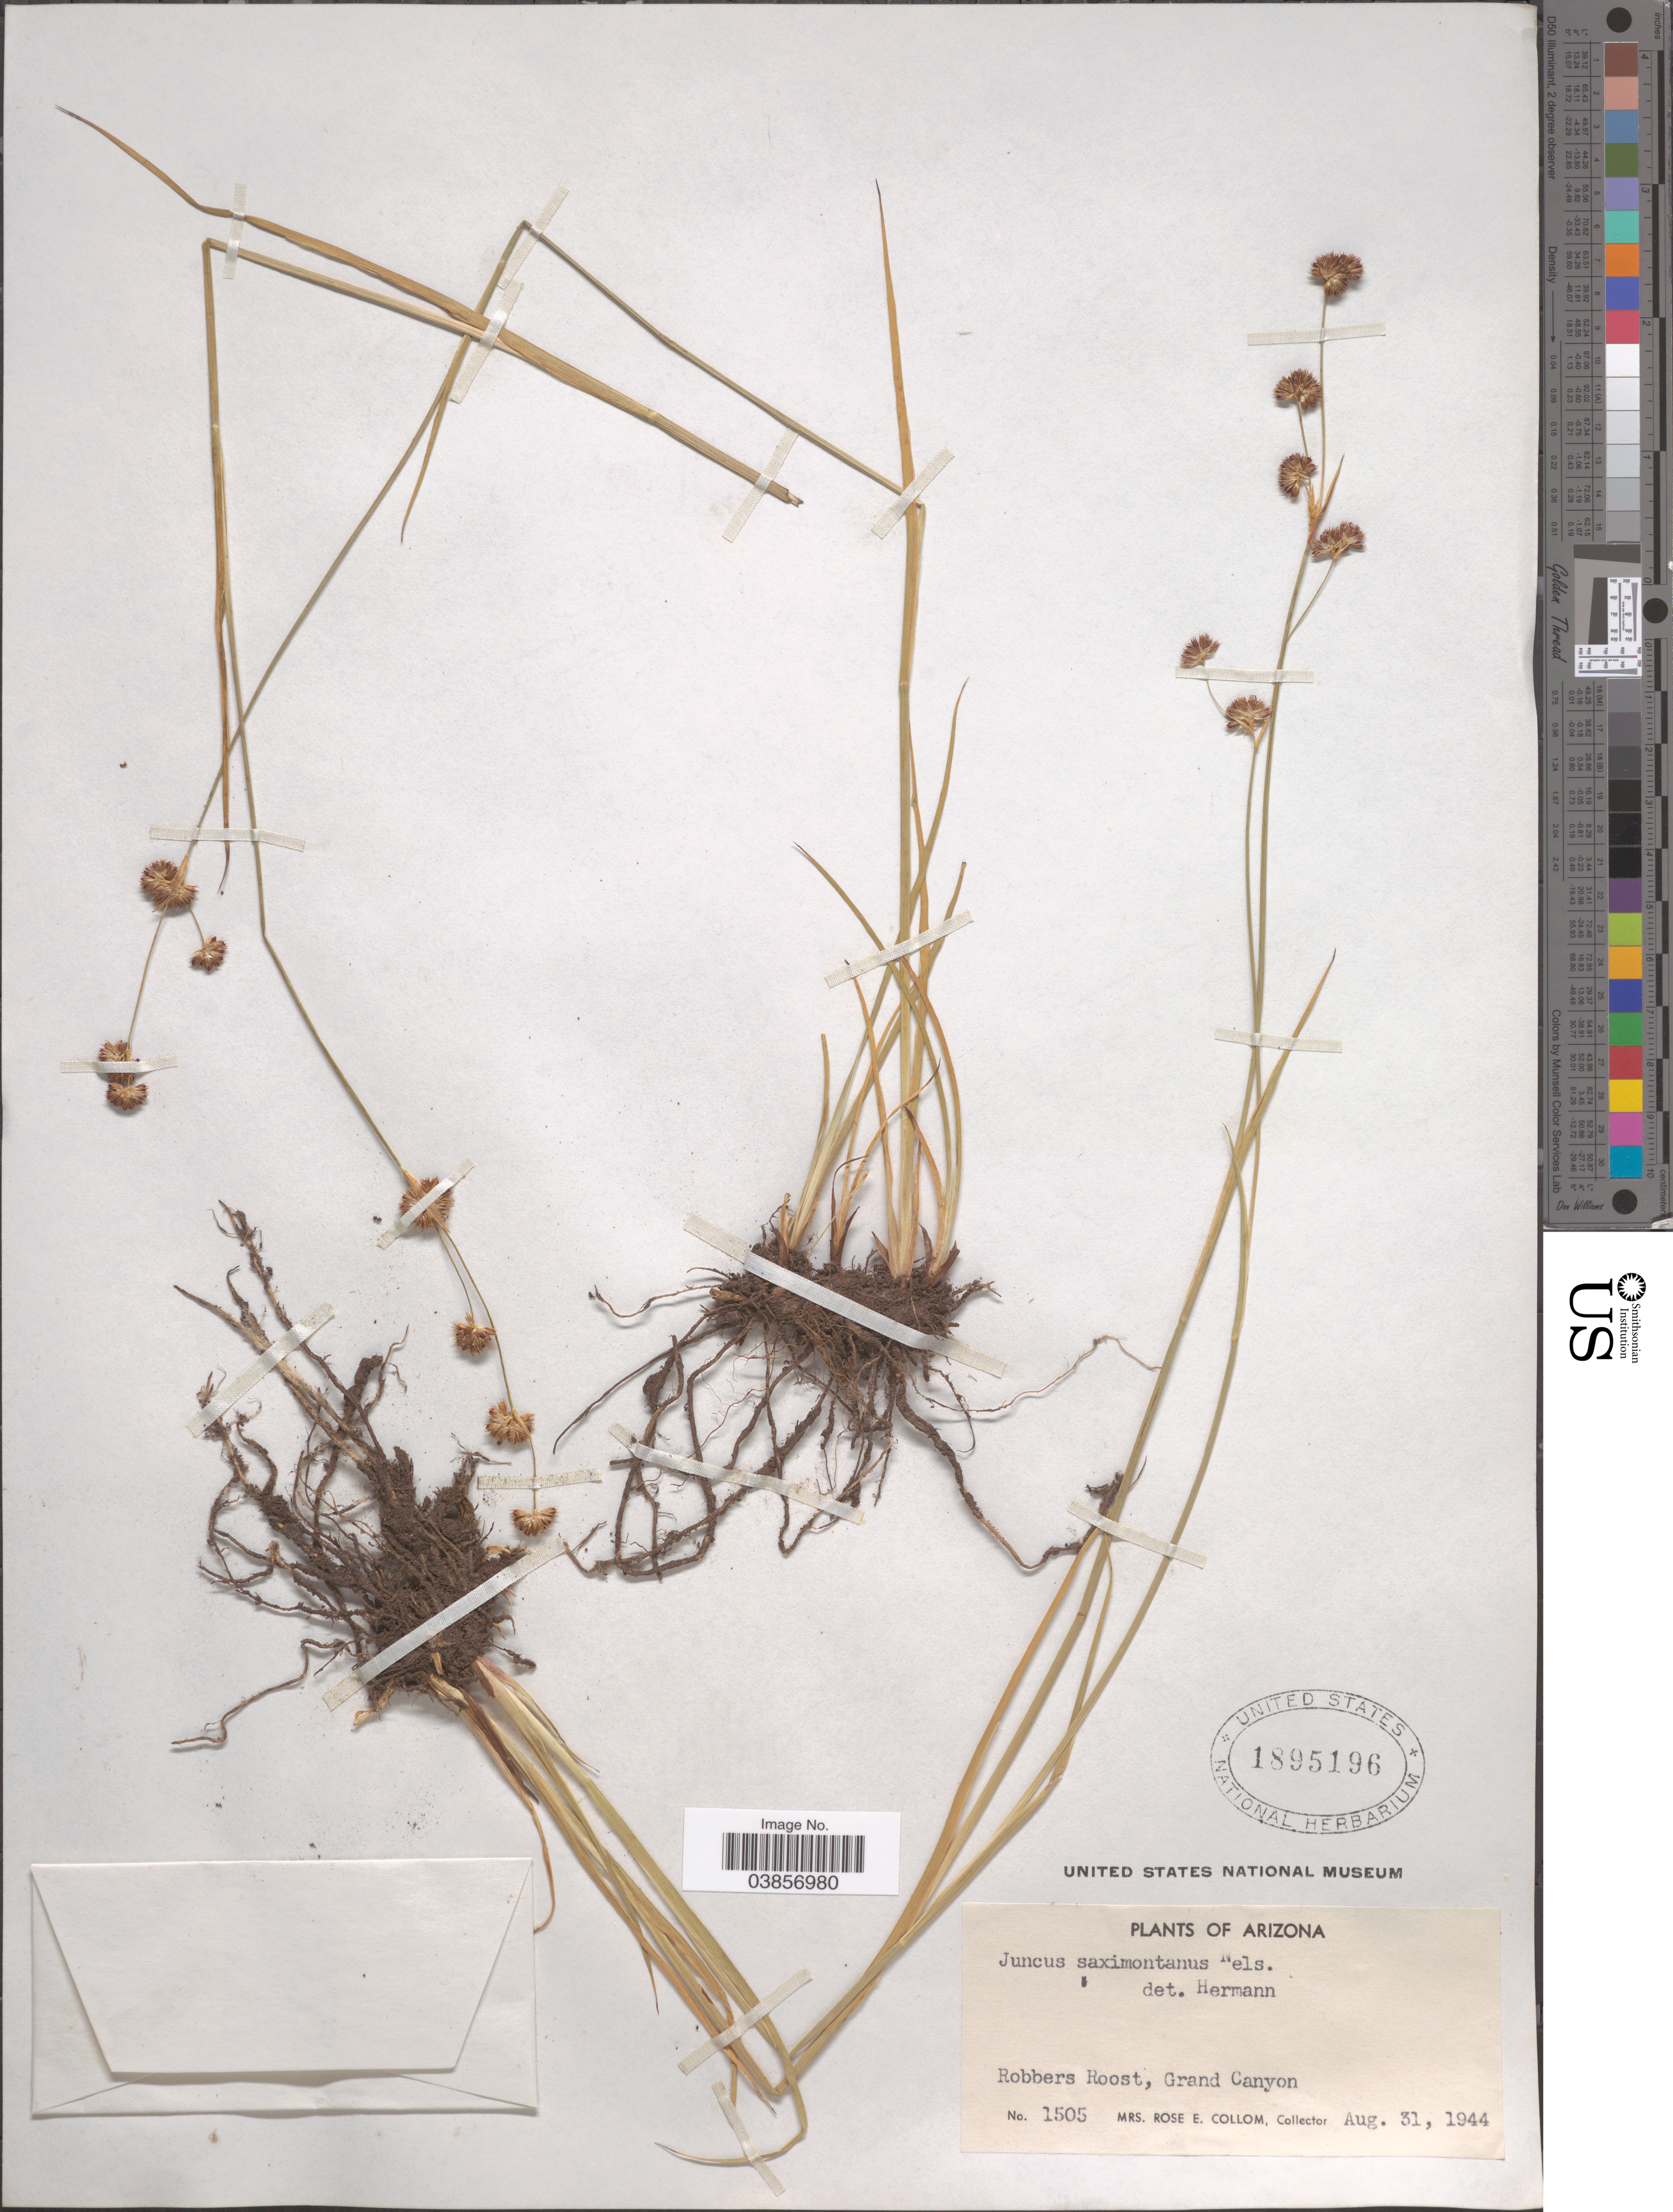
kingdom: Plantae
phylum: Tracheophyta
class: Liliopsida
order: Poales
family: Juncaceae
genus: Juncus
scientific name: Juncus saximontanus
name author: A. Nelson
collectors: R. E. Collom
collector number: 1505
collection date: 1944-08-31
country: United States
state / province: Arizona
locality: Robbers Roost, Grand Canyon.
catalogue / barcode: US 1895196